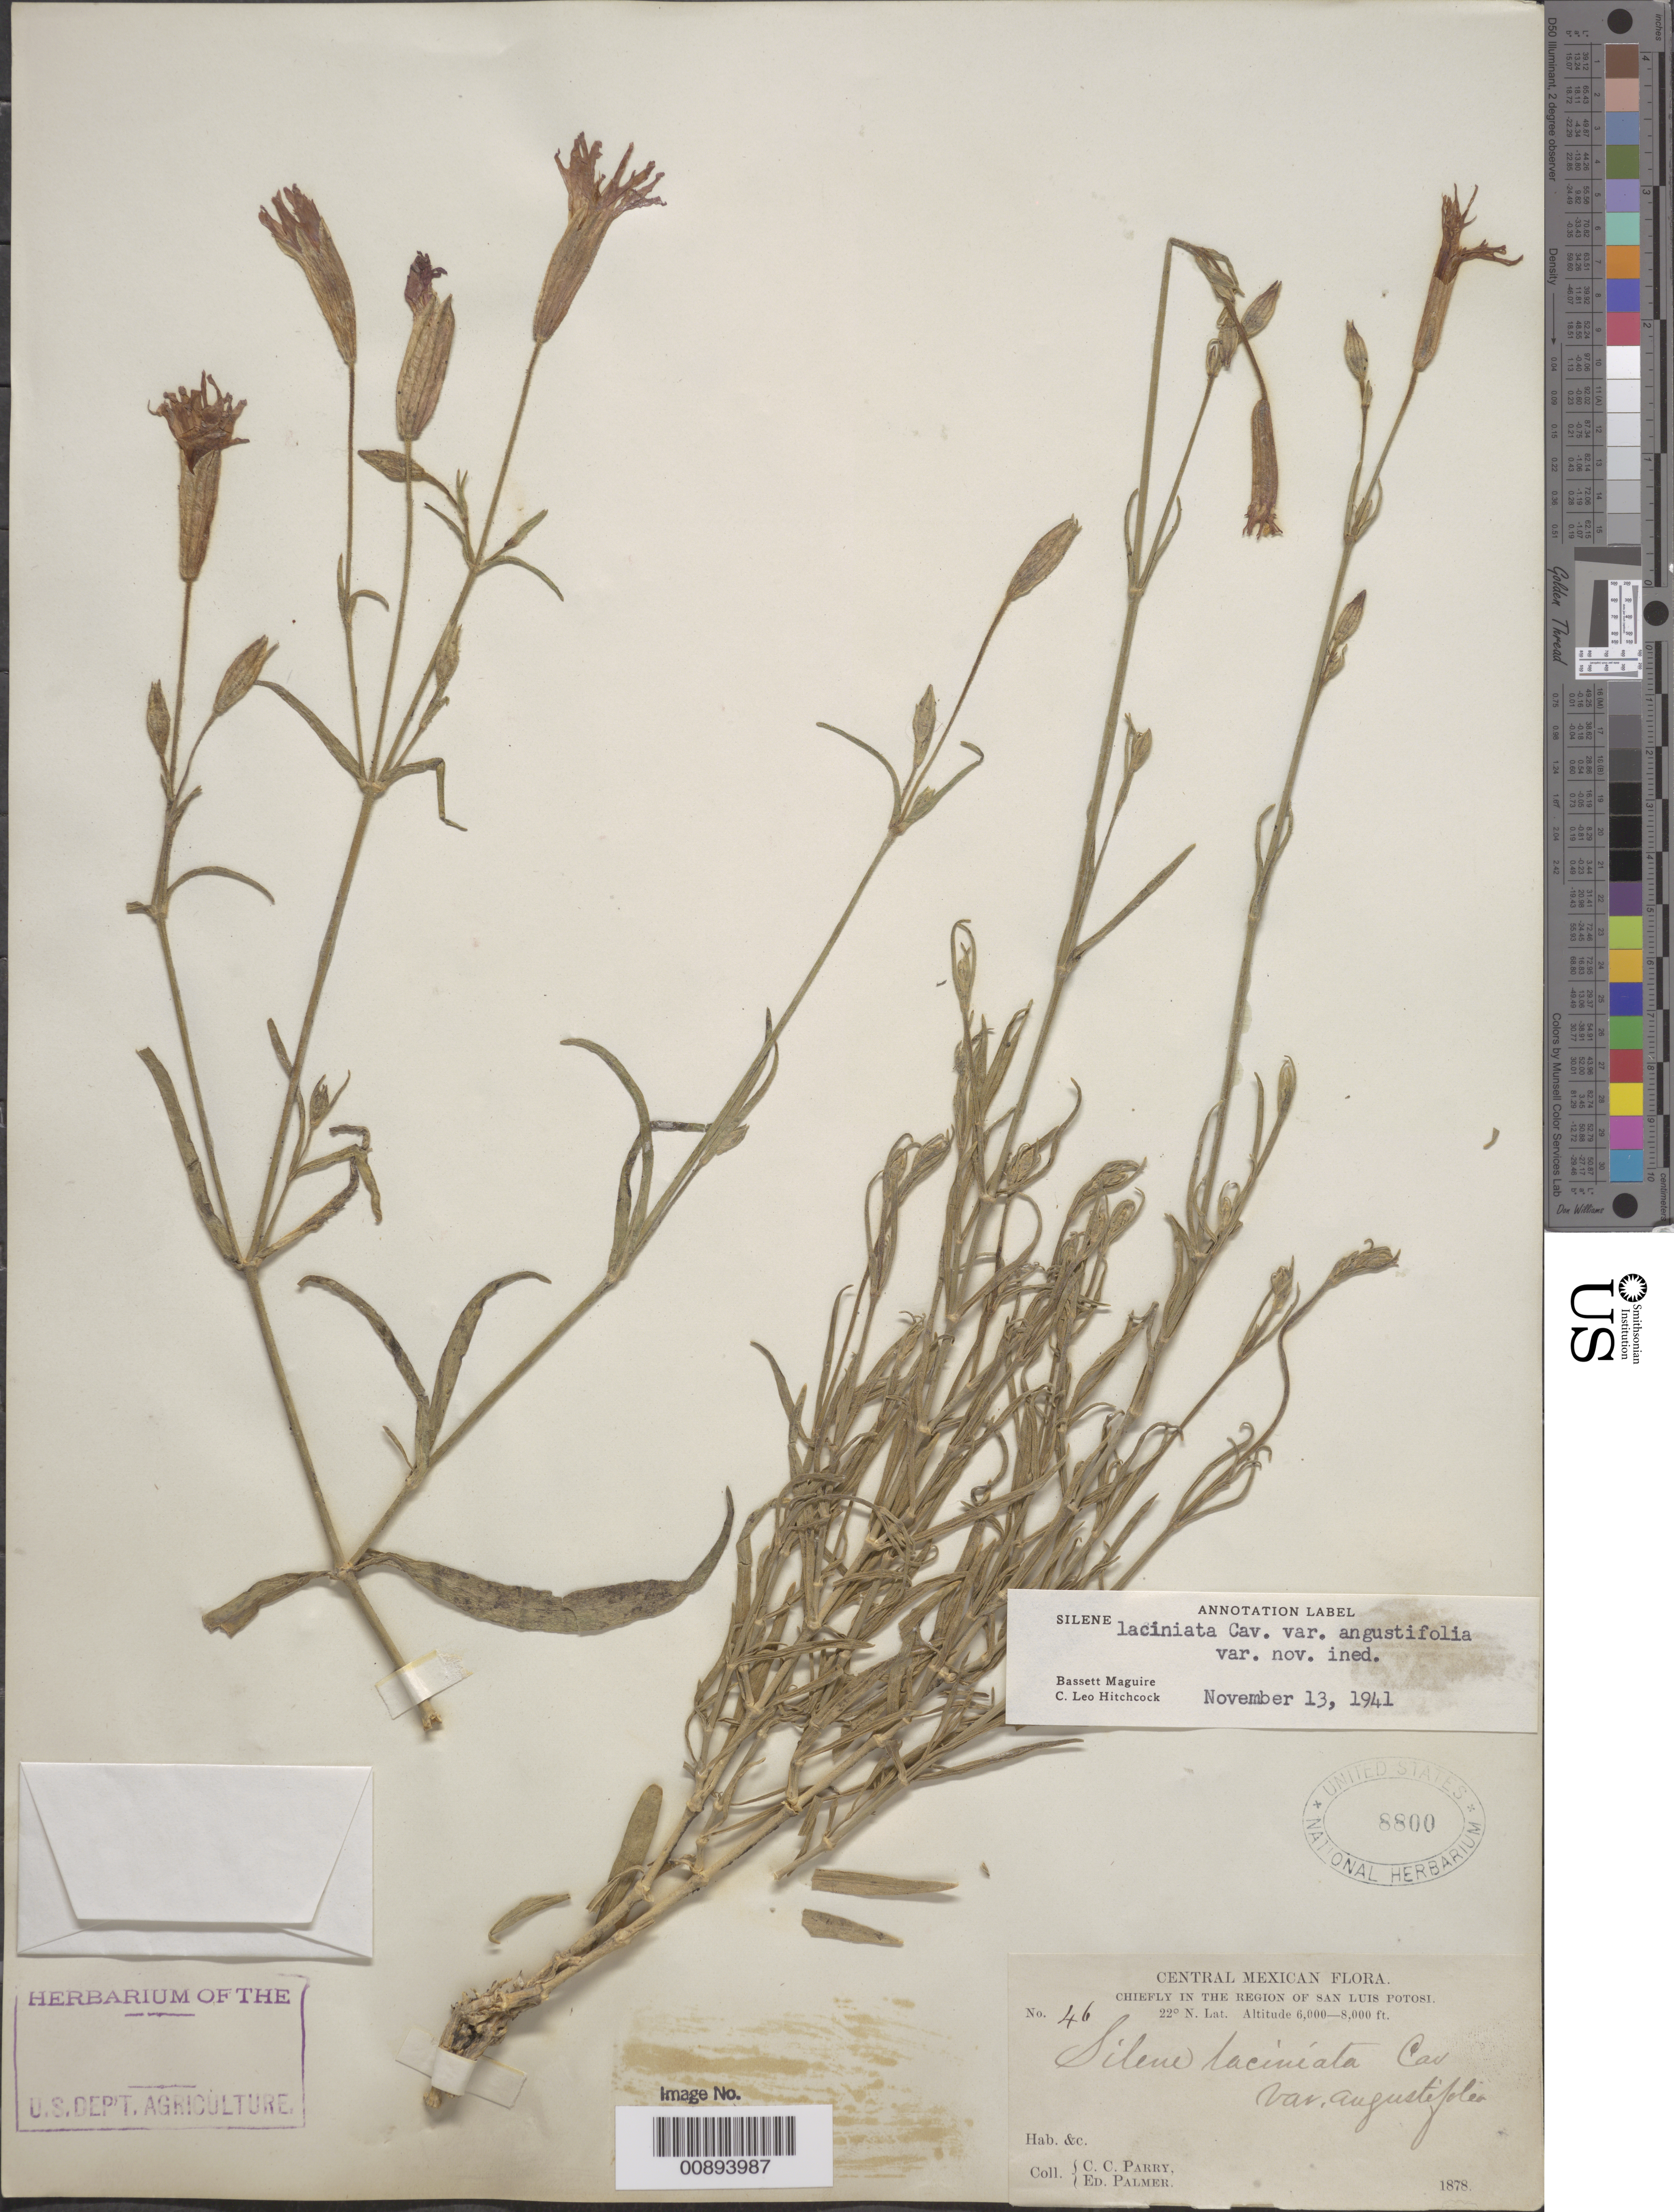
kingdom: Plantae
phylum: Tracheophyta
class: Magnoliopsida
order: Caryophyllales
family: Caryophyllaceae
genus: Silene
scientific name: Silene laciniata var. angustifolia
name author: C.L. Hitchc. & Maguire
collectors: C. C. Parry & E. Palmer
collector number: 46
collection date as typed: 1878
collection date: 1878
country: Mexico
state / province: San Luis Potosí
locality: Chiefly in the region of San Luis Potosí.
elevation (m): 1829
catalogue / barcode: US 8800